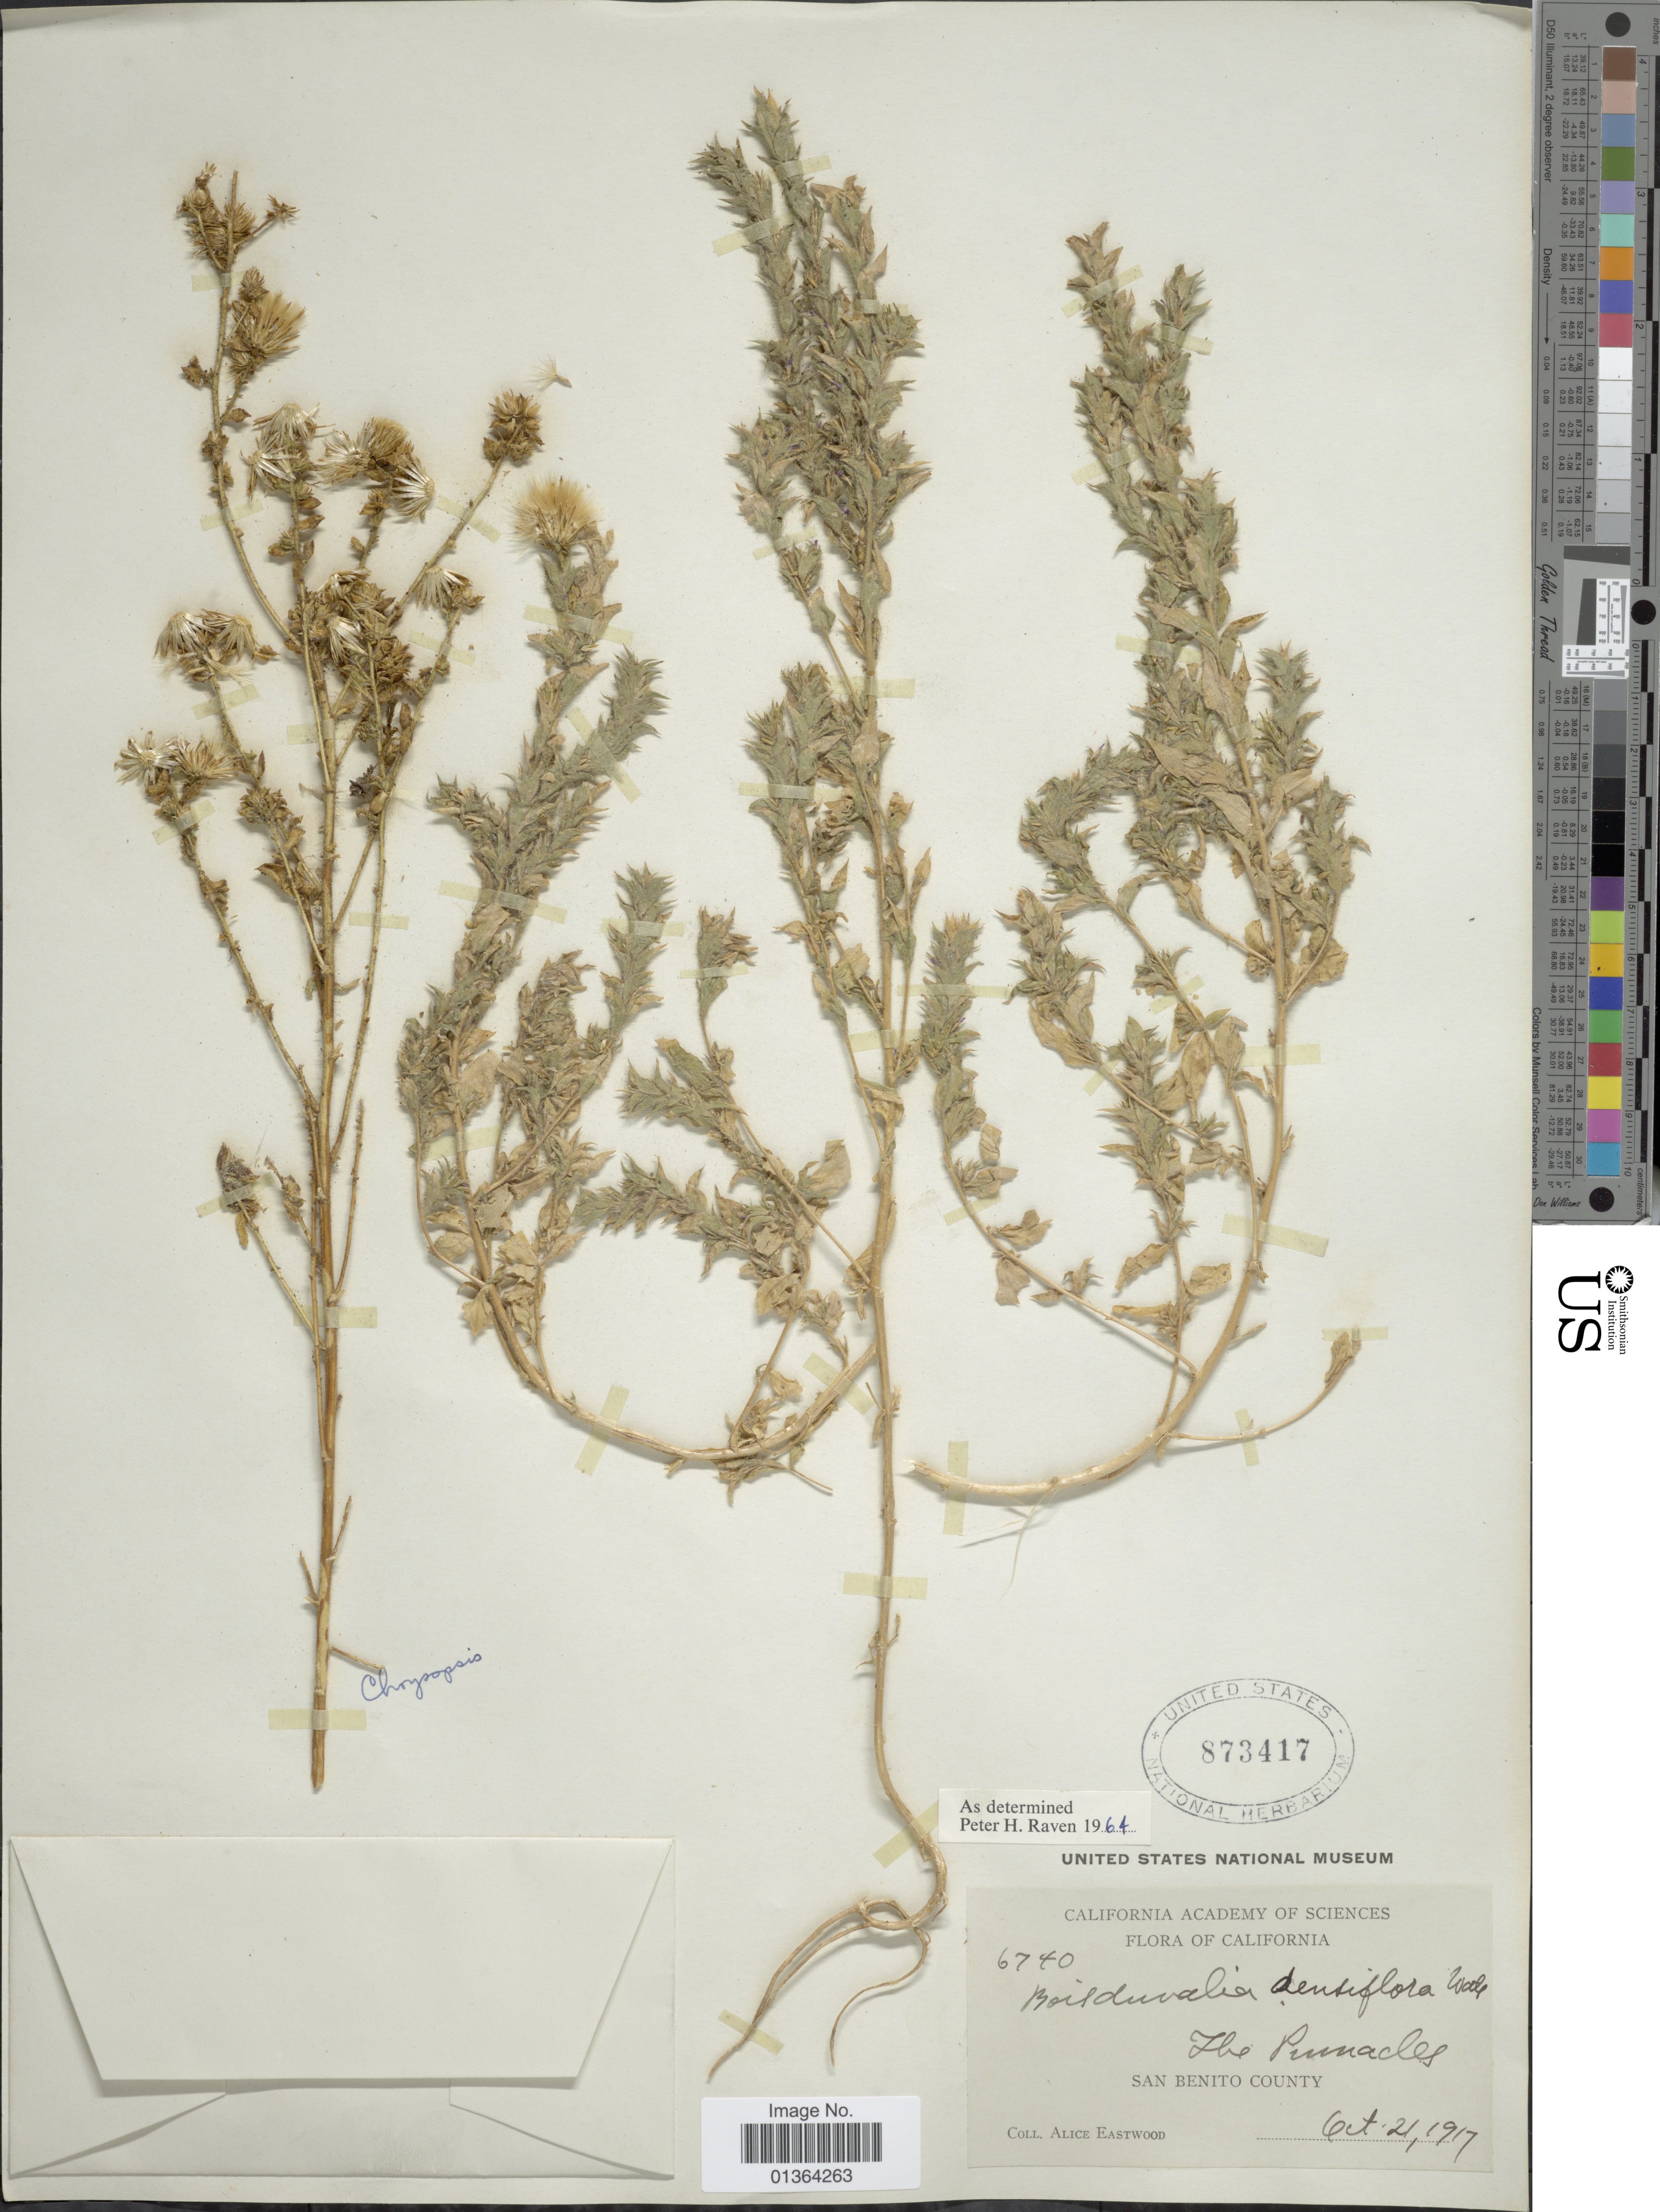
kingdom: Plantae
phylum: Tracheophyta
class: Magnoliopsida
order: Myrtales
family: Onagraceae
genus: Epilobium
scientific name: Epilobium densiflorum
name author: (Lindl.) Hoch & P.H. Raven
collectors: A. Eastwood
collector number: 6740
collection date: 1917-10-21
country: United States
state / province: California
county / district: San Benito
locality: Ile Pinnacles. San Benito County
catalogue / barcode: US 873417